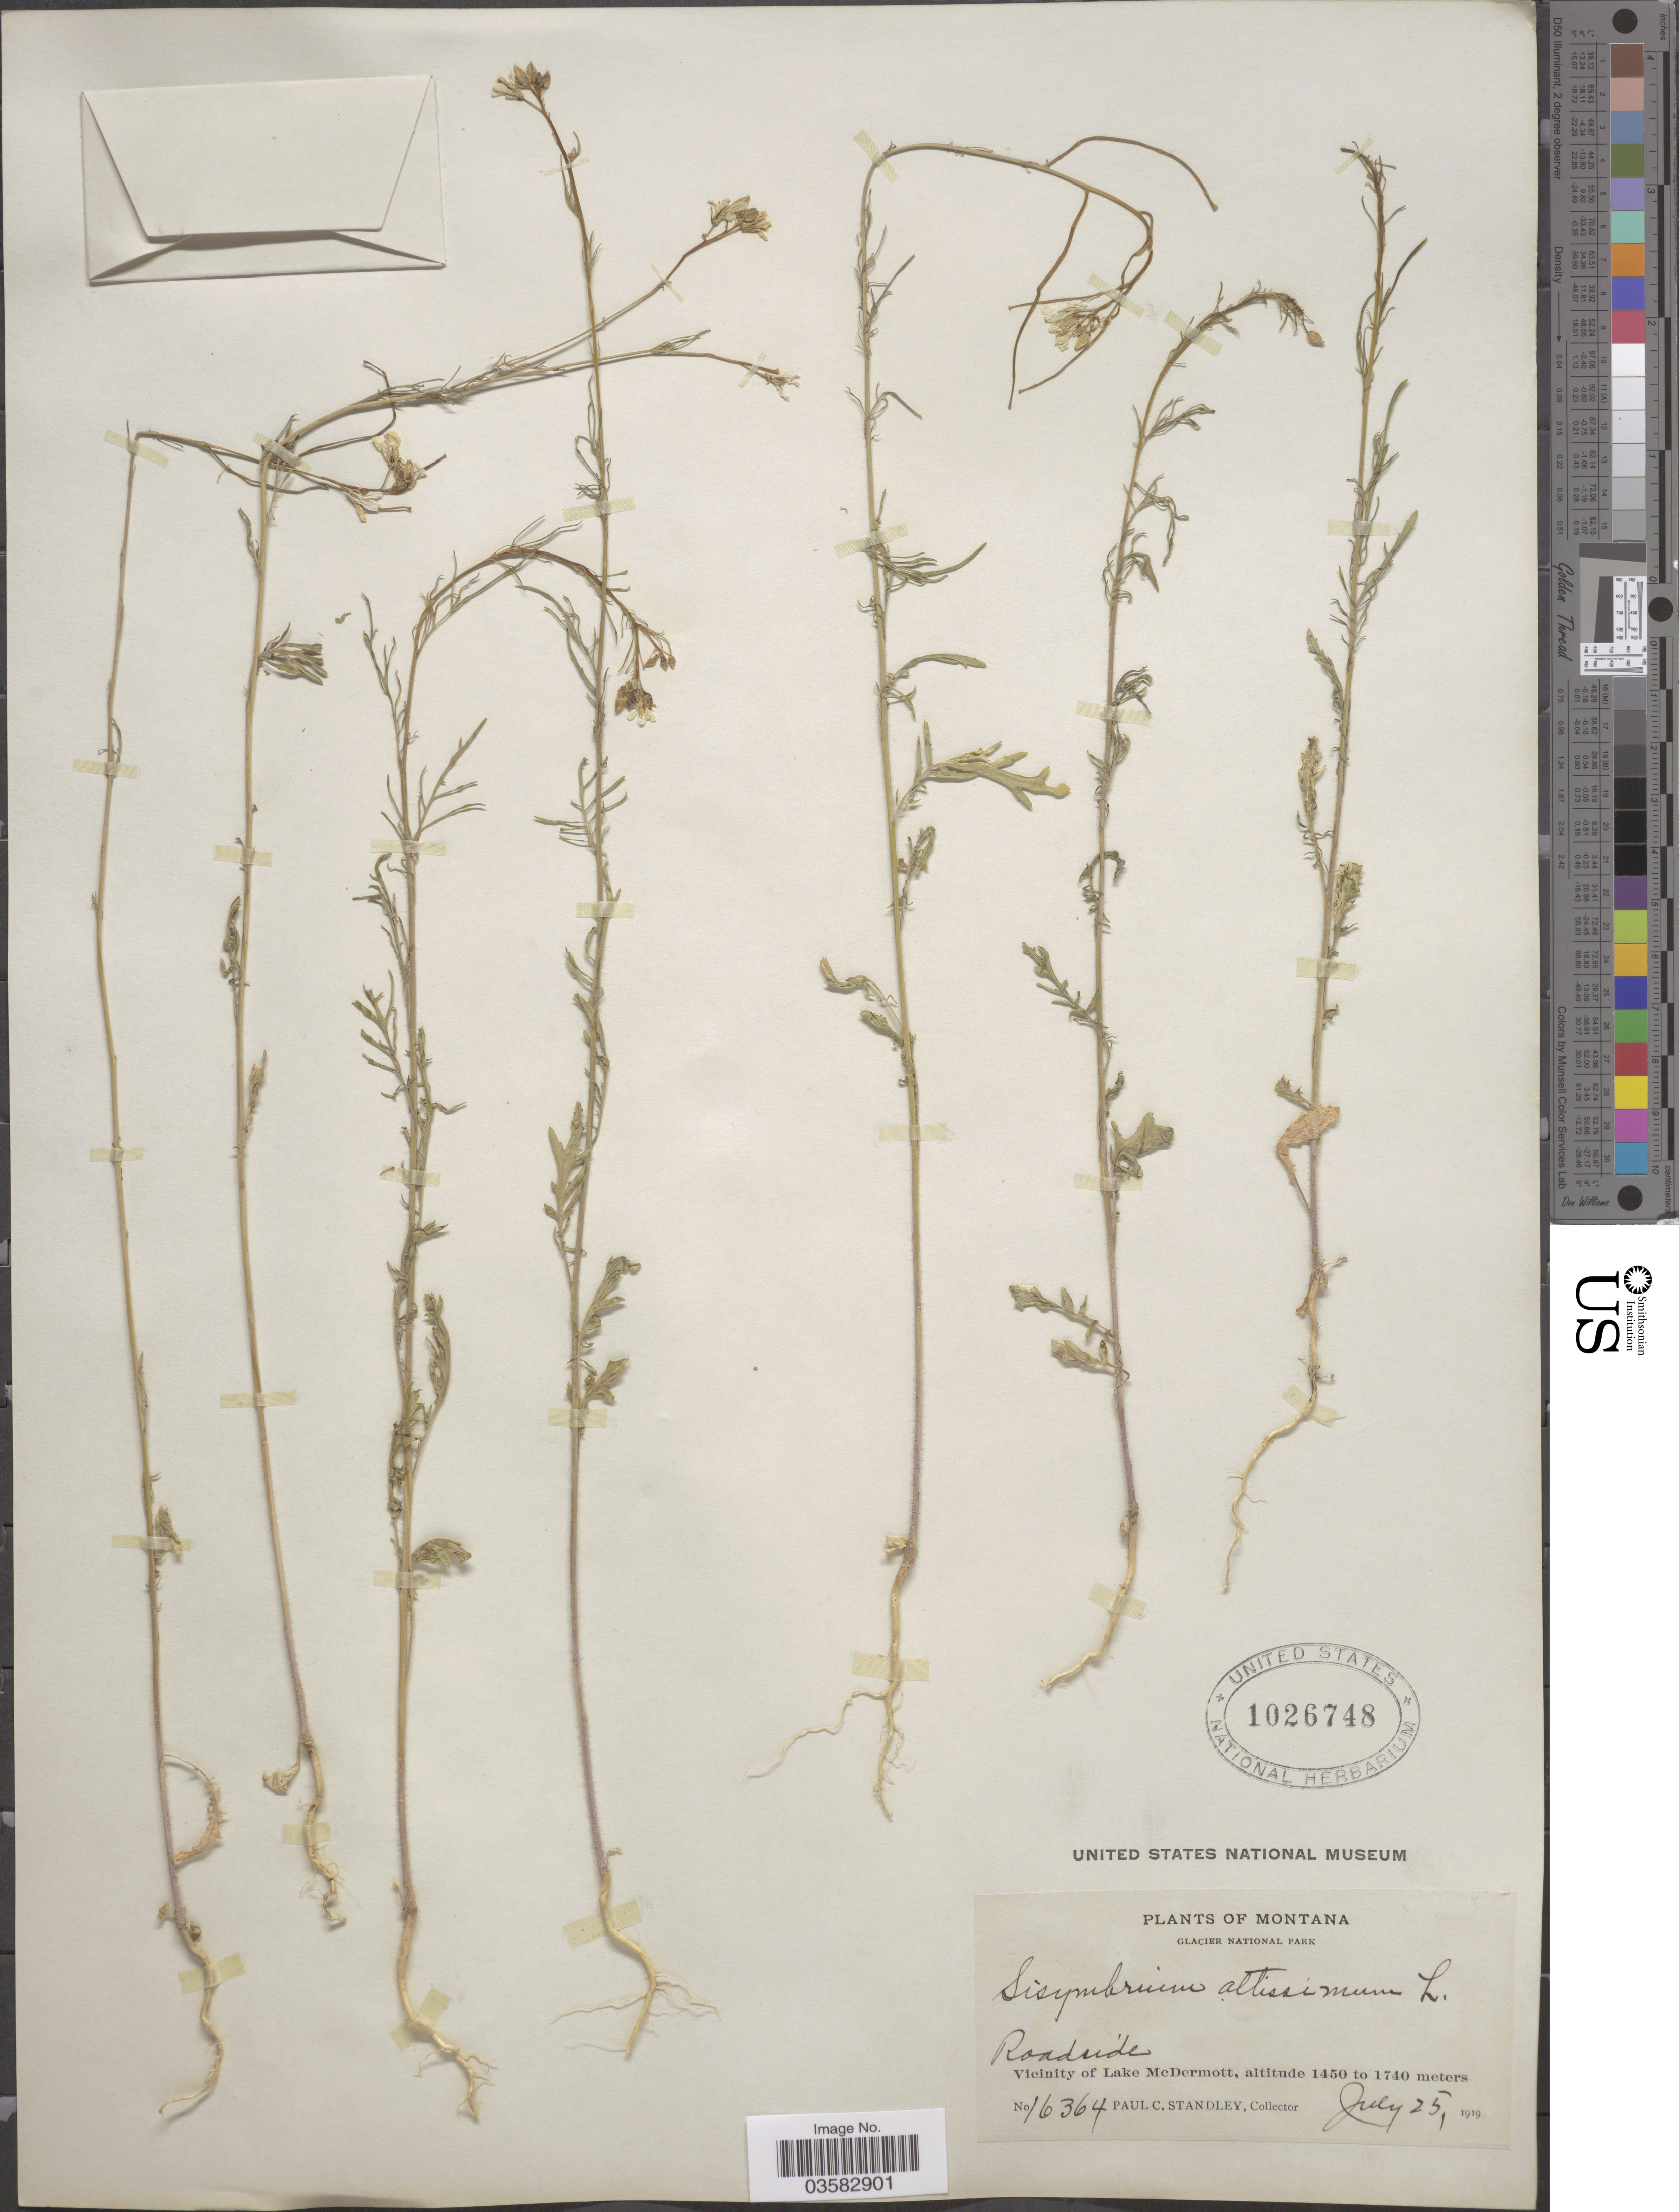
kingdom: Plantae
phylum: Tracheophyta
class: Magnoliopsida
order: Brassicales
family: Brassicaceae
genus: Sisymbrium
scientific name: Sisymbrium altissimum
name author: L.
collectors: P. C. Standley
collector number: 16364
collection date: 1919-07-25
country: United States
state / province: Montana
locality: Glacier National Park. Vicinity of Lake McDermott.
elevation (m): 1450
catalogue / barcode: US 1026748